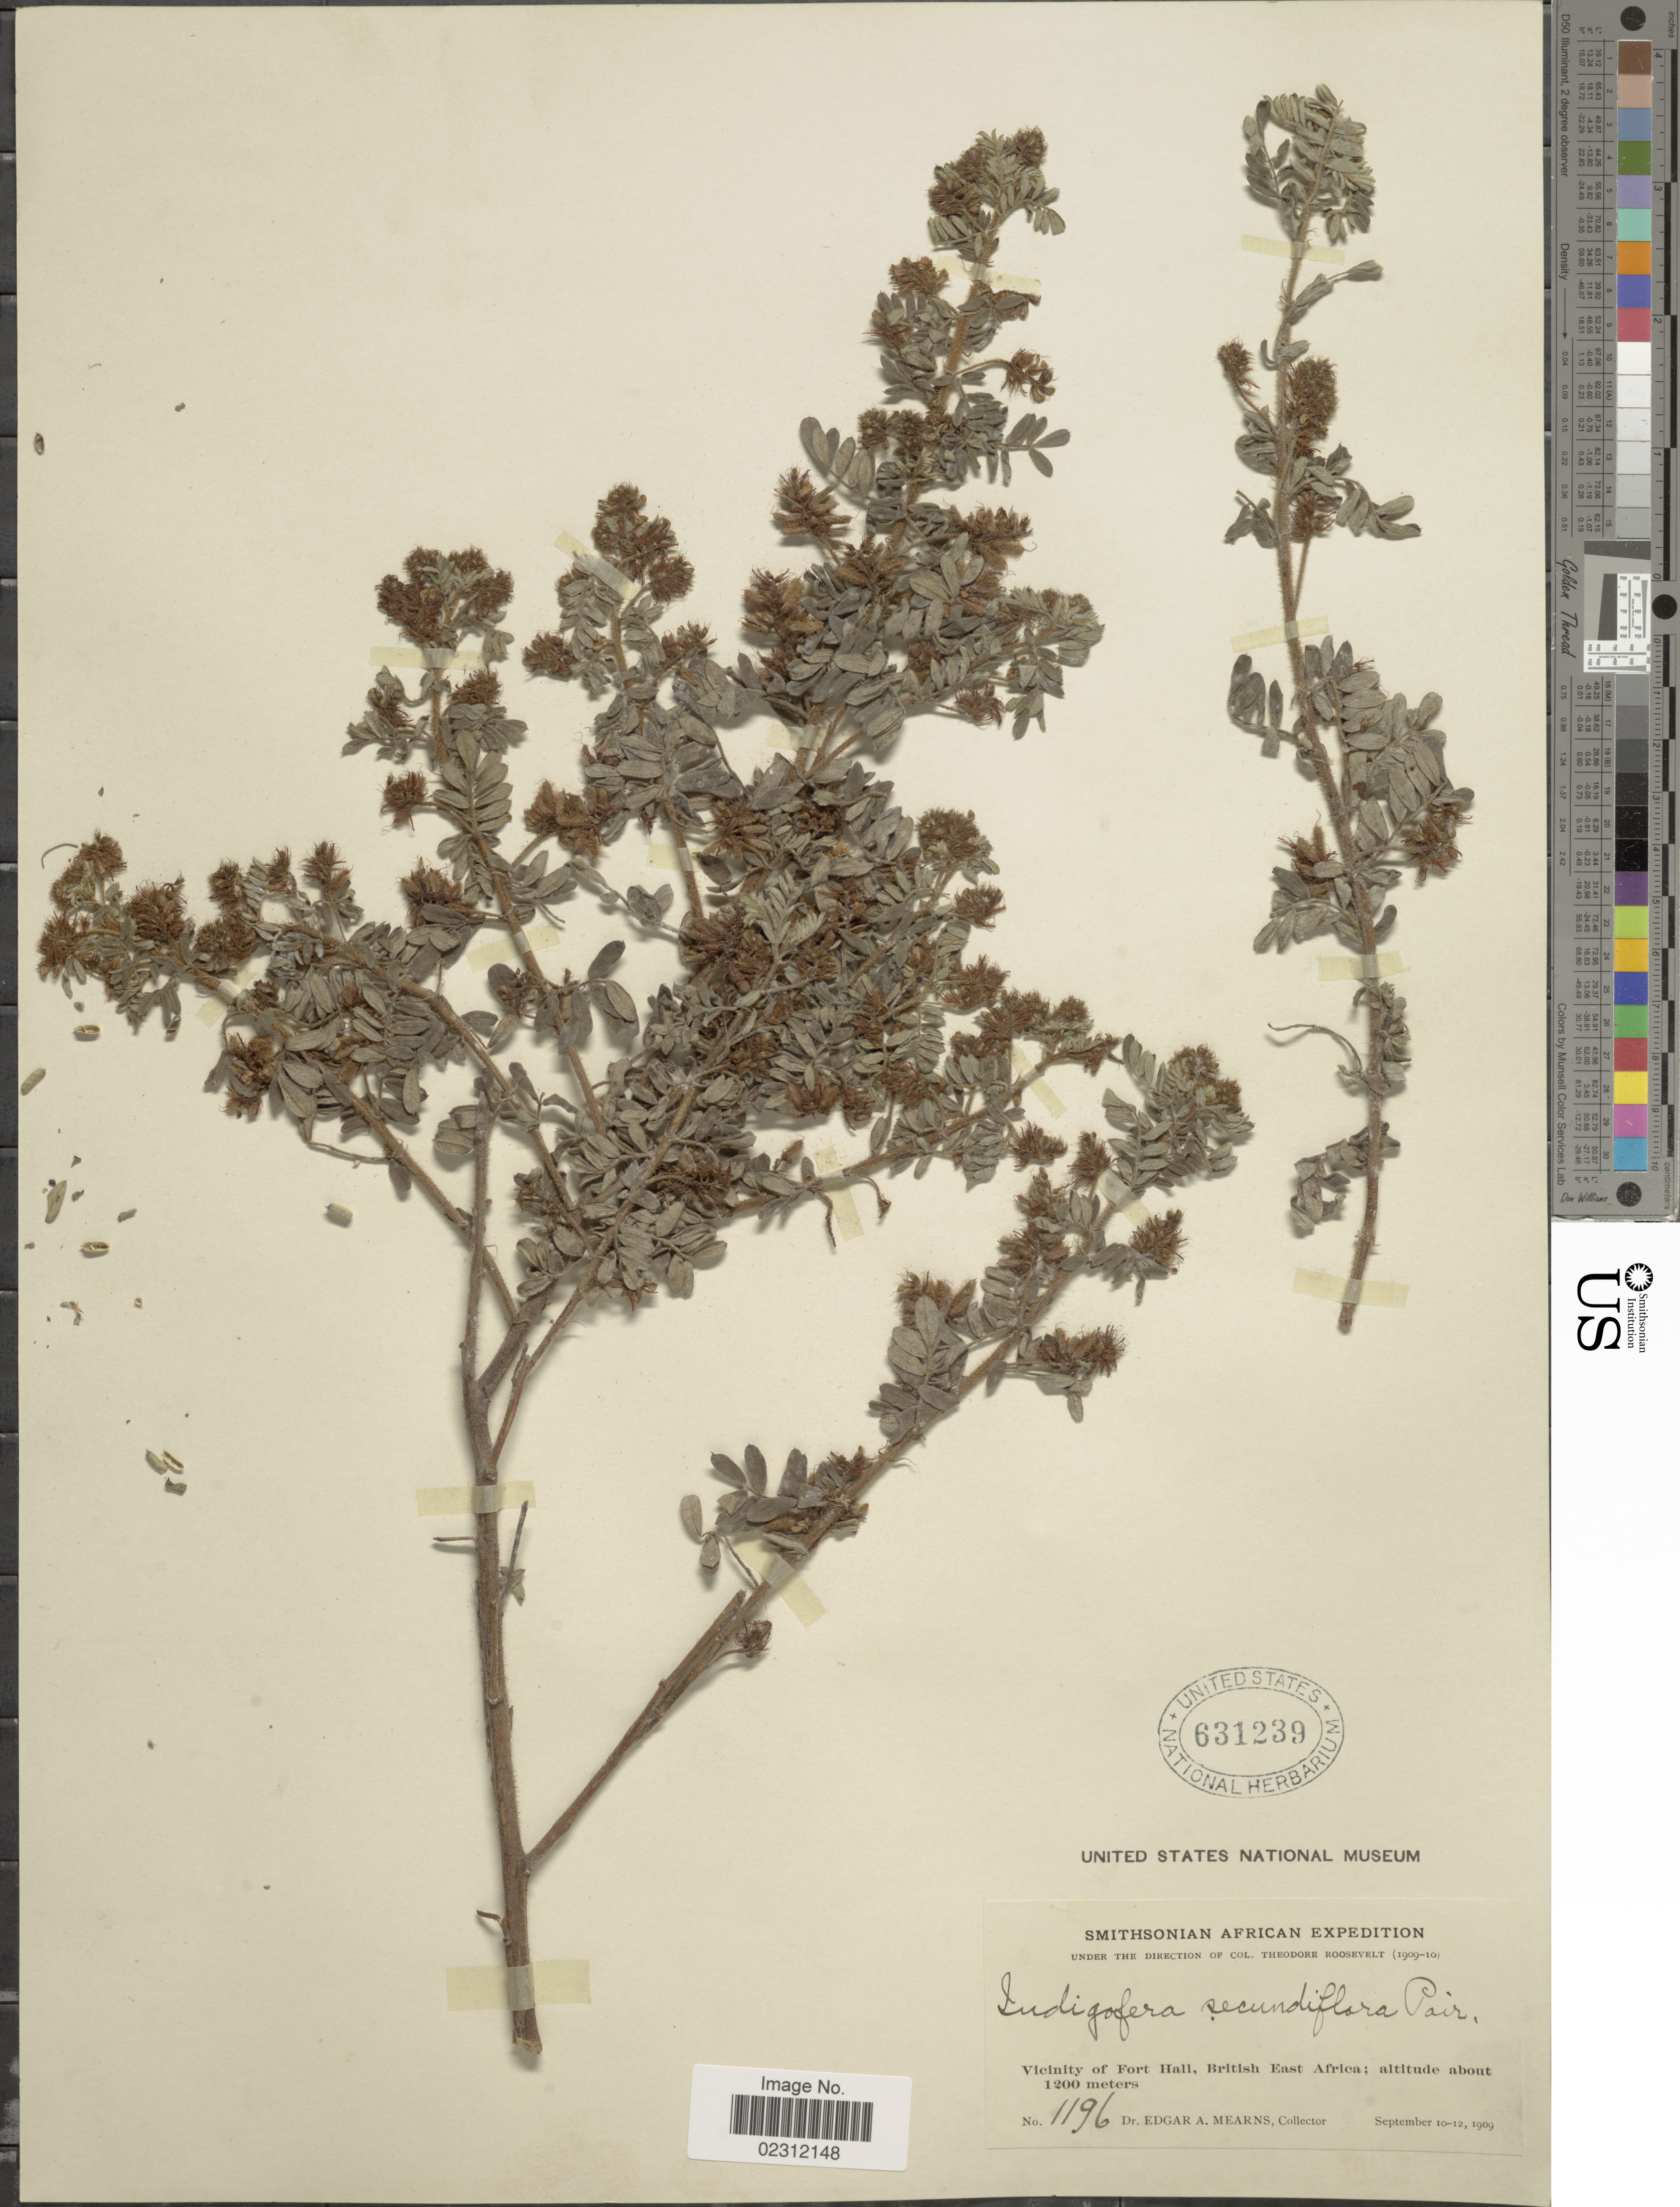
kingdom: Plantae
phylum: Tracheophyta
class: Magnoliopsida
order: Fabales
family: Fabaceae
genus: Indigofera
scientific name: Indigofera secundiflora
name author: Poir.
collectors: E. A. Mearns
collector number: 1196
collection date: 1909-09-10/1909-09-12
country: Kenya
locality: Vicinity of Fort Hall, Brtiths East Africa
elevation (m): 1200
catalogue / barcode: US 631239